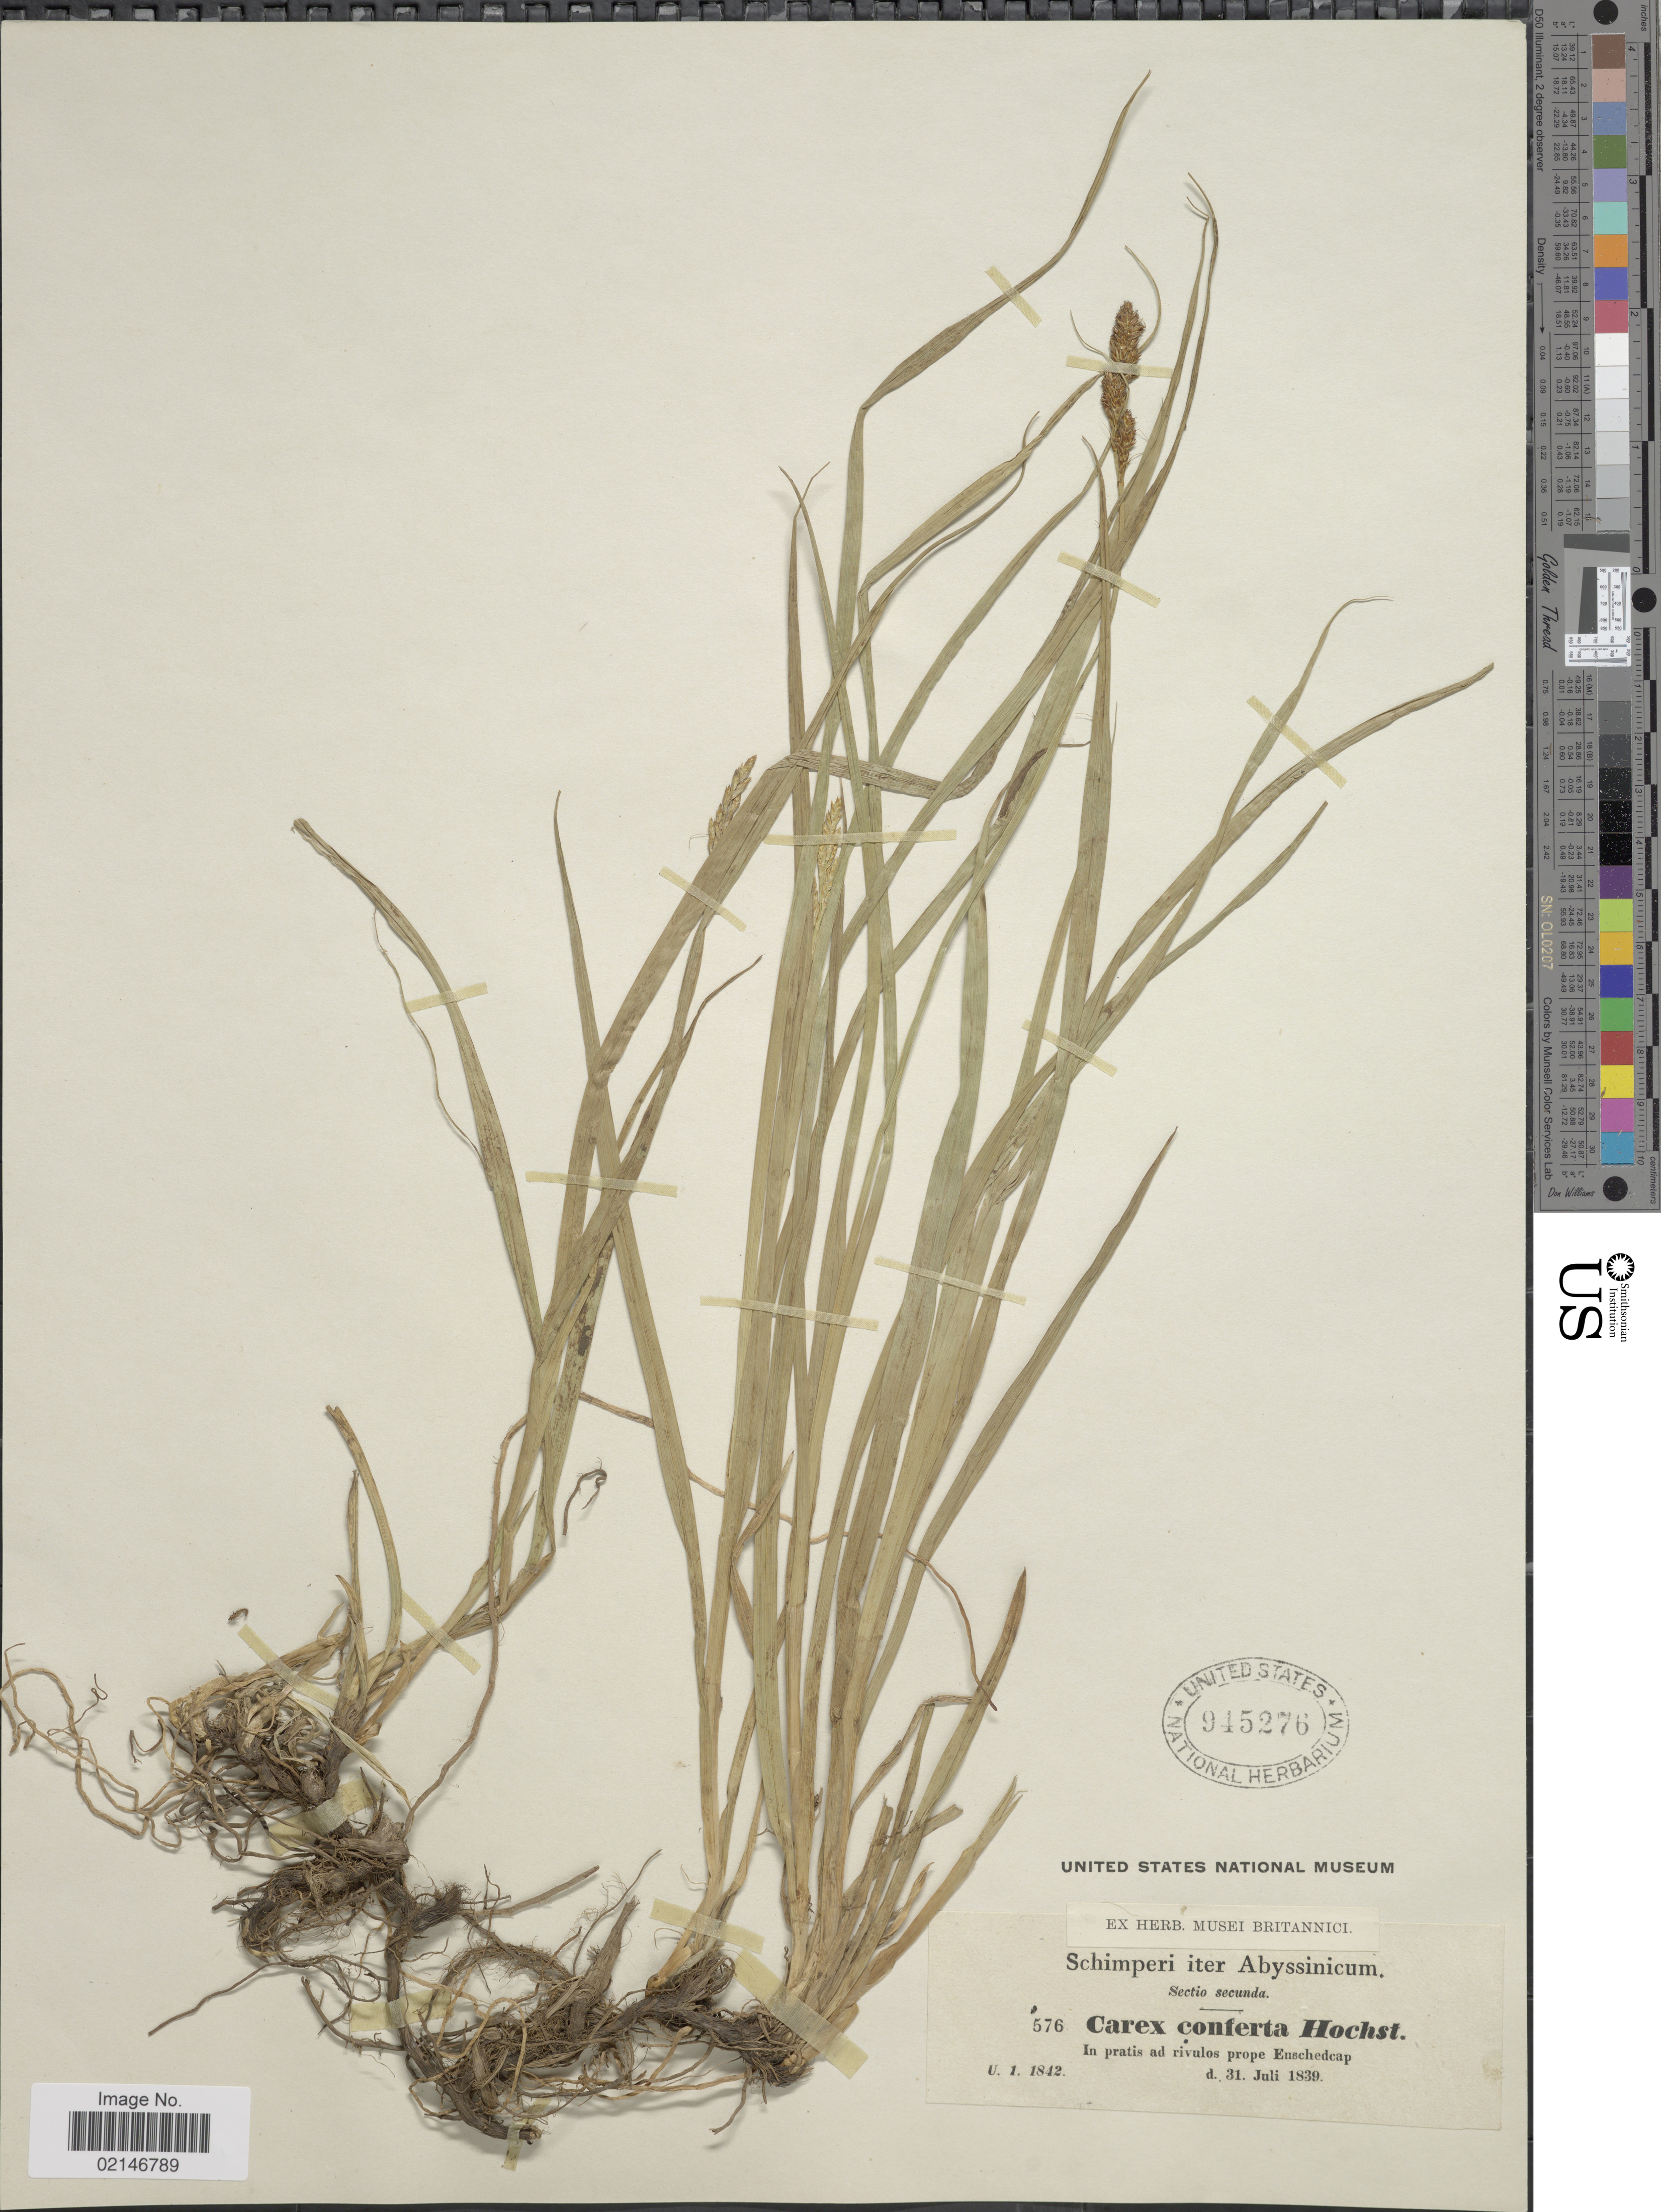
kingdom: Plantae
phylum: Tracheophyta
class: Liliopsida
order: Poales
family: Cyperaceae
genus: Carex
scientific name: Carex conferta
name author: Hochst. ex A. Rich.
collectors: -. Schimper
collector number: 576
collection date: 1839-07-31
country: Ethiopia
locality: Abyssinicum, In pratis ad rivulos prope Enschedcap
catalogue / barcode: US 945276